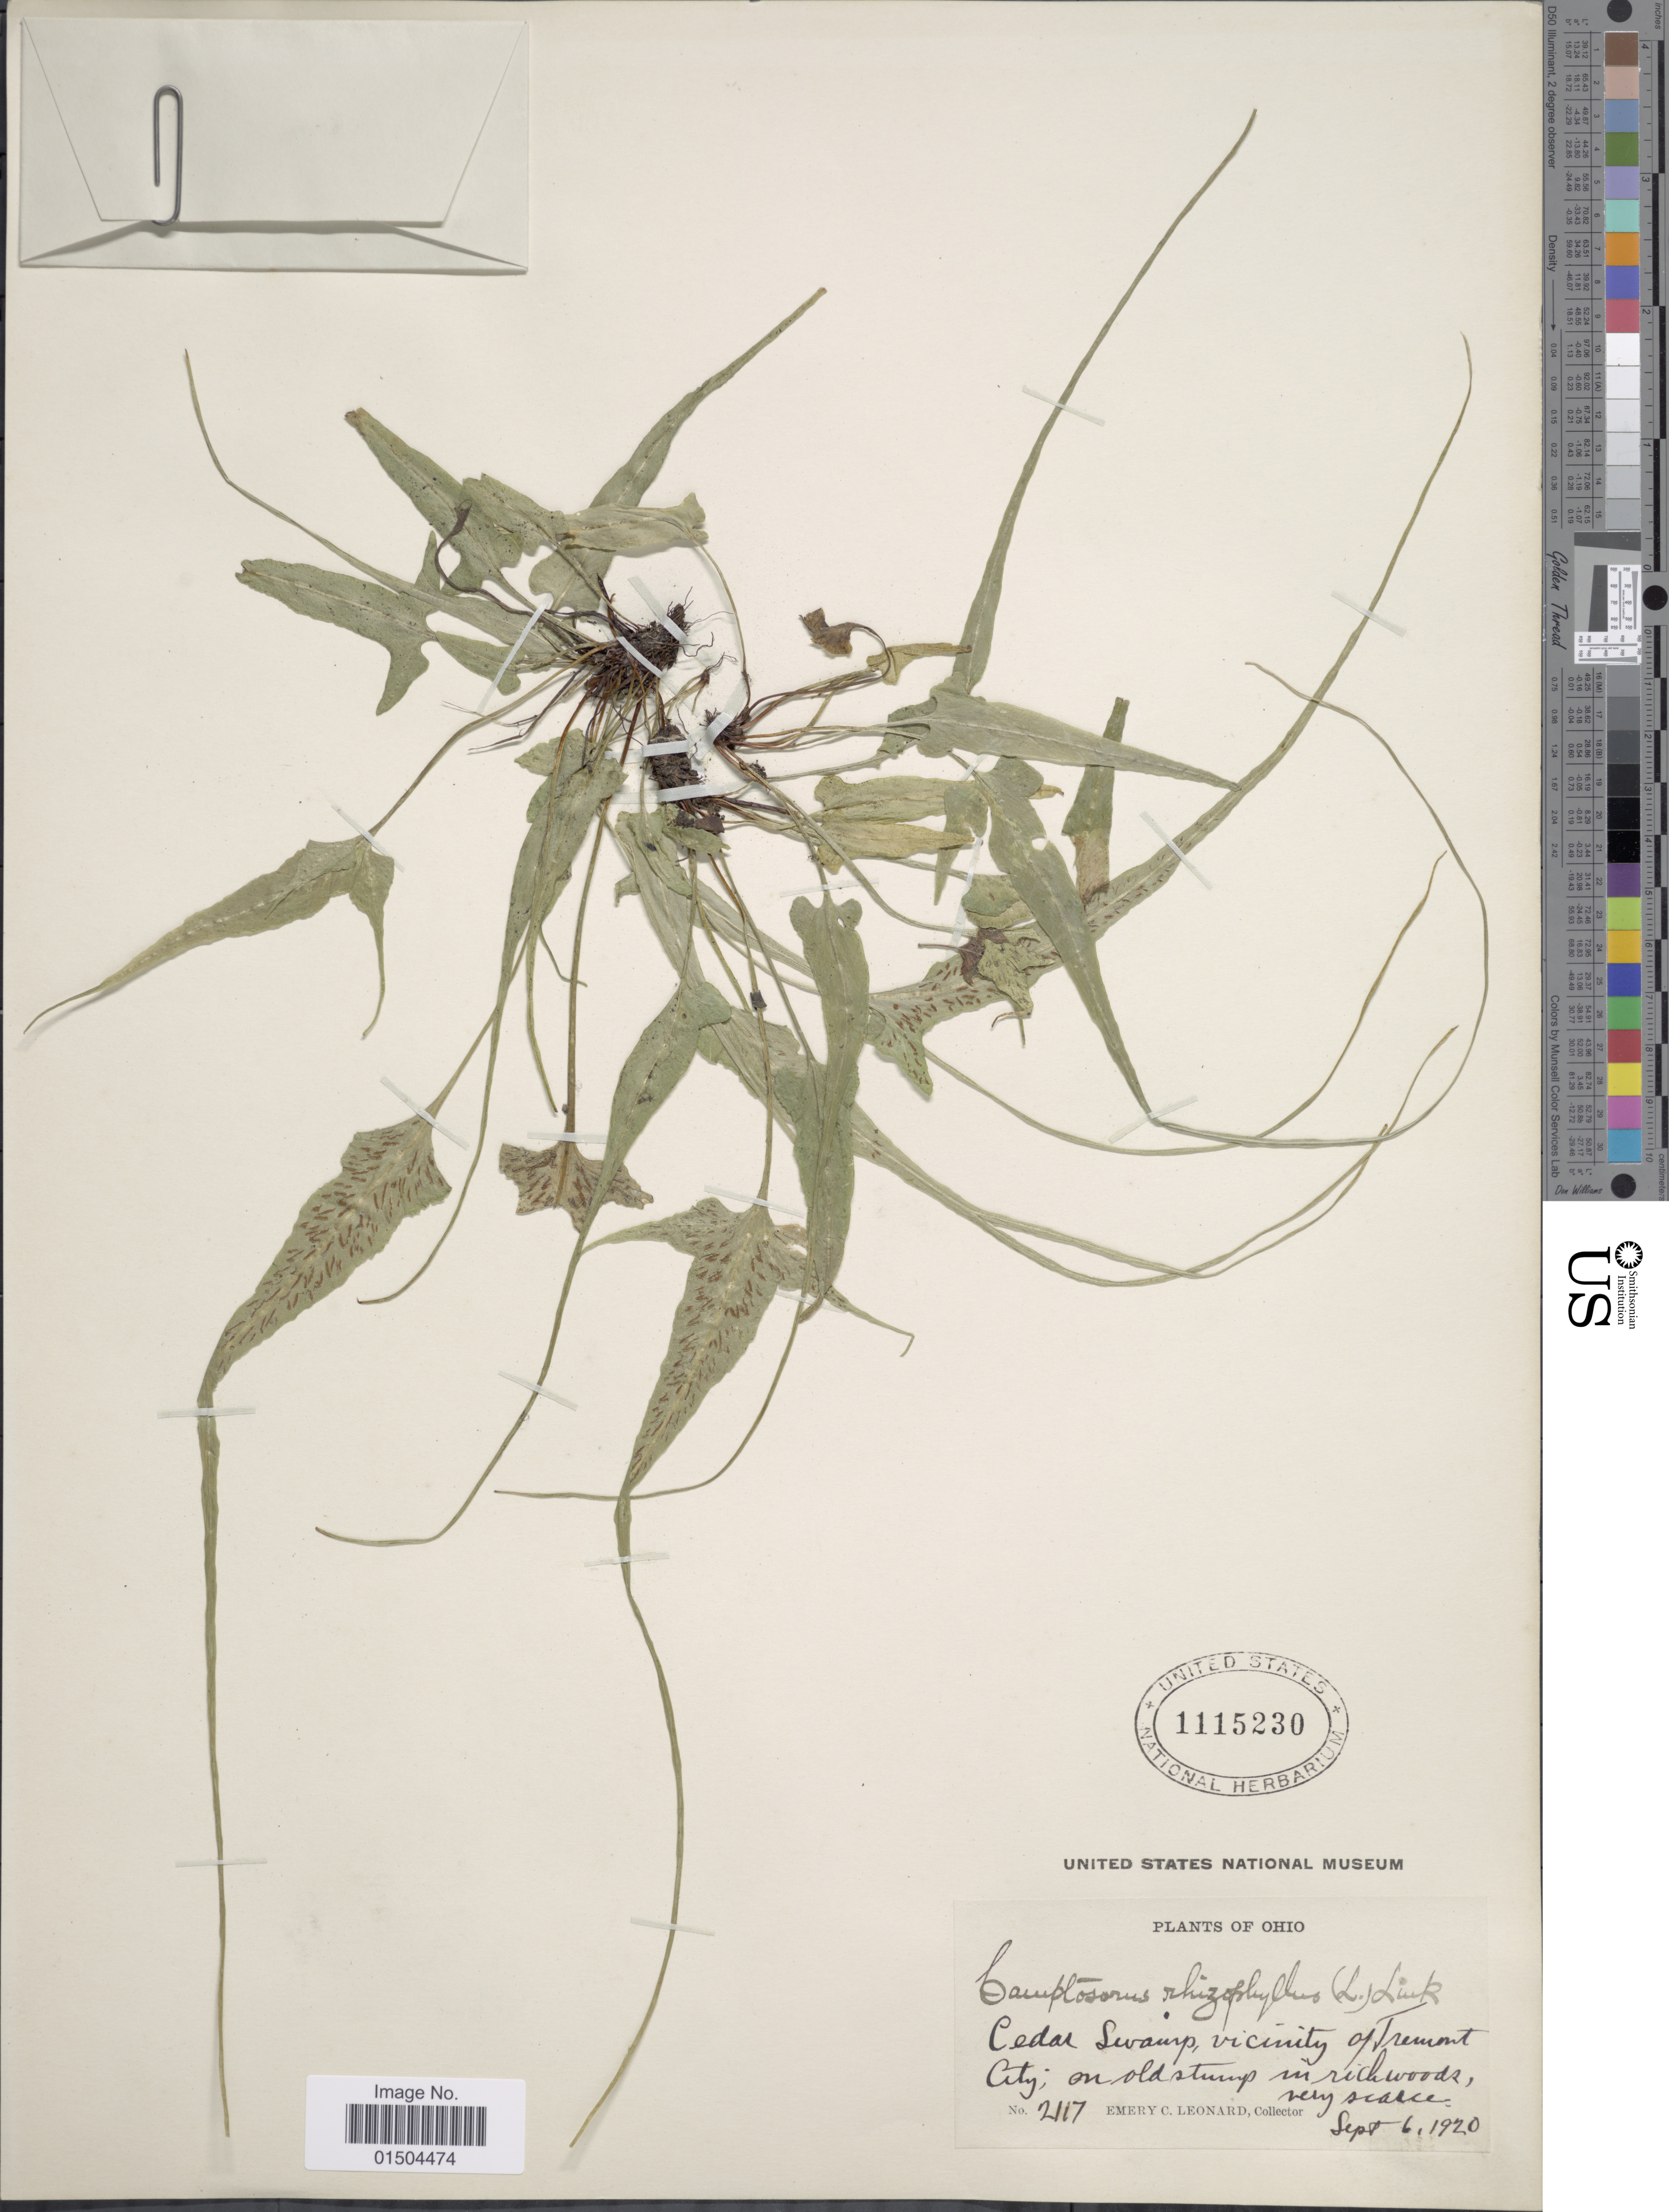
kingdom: Plantae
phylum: Tracheophyta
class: Polypodiopsida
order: Polypodiales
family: Aspleniaceae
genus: Asplenium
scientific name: Asplenium rhizophyllum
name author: L.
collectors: E. C. Leonard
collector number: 2117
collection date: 1920-09-06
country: United States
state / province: Ohio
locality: Cedar Swamp, vicinity of Tremont City.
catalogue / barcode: US 1115230